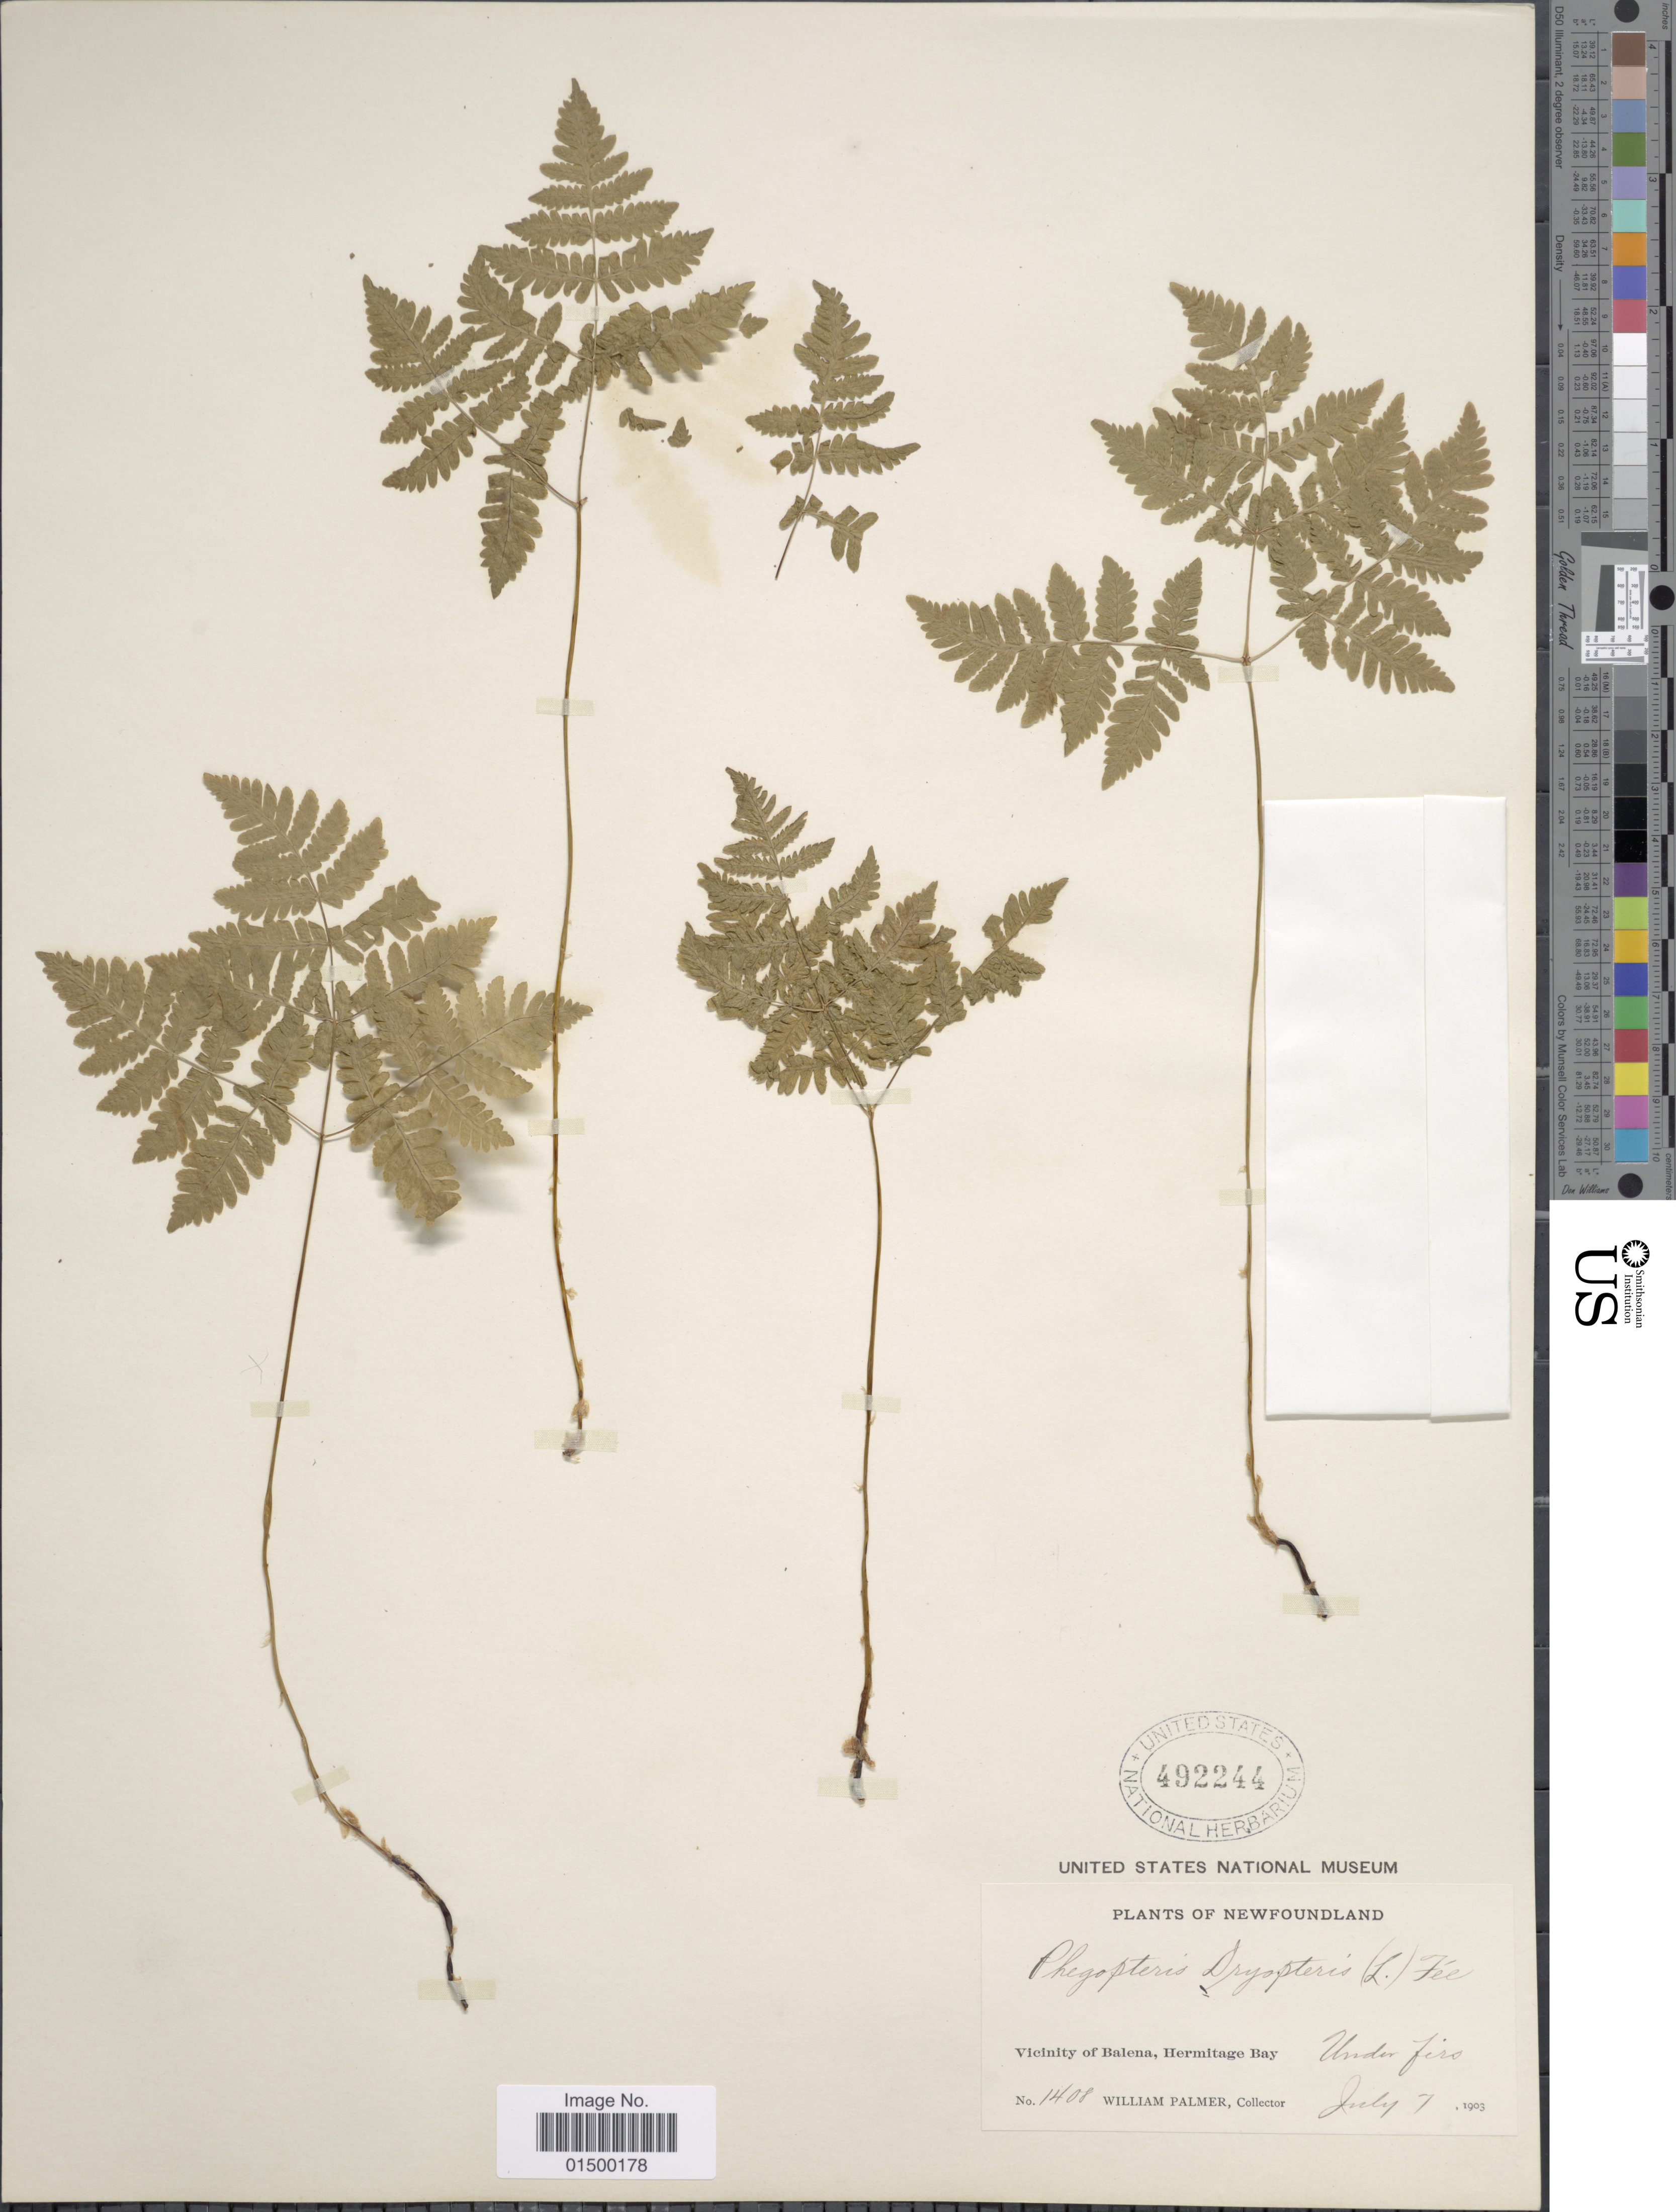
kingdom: Plantae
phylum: Tracheophyta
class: Polypodiopsida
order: Polypodiales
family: Cystopteridaceae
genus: Gymnocarpium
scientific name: Gymnocarpium disjunctum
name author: (Rupr.) Ching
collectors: W. Palmer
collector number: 1408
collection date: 1903-07-07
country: Canada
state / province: Newfoundland and Labrador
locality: Vicinity of Balena, Hermitage Bay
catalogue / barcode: US 492244